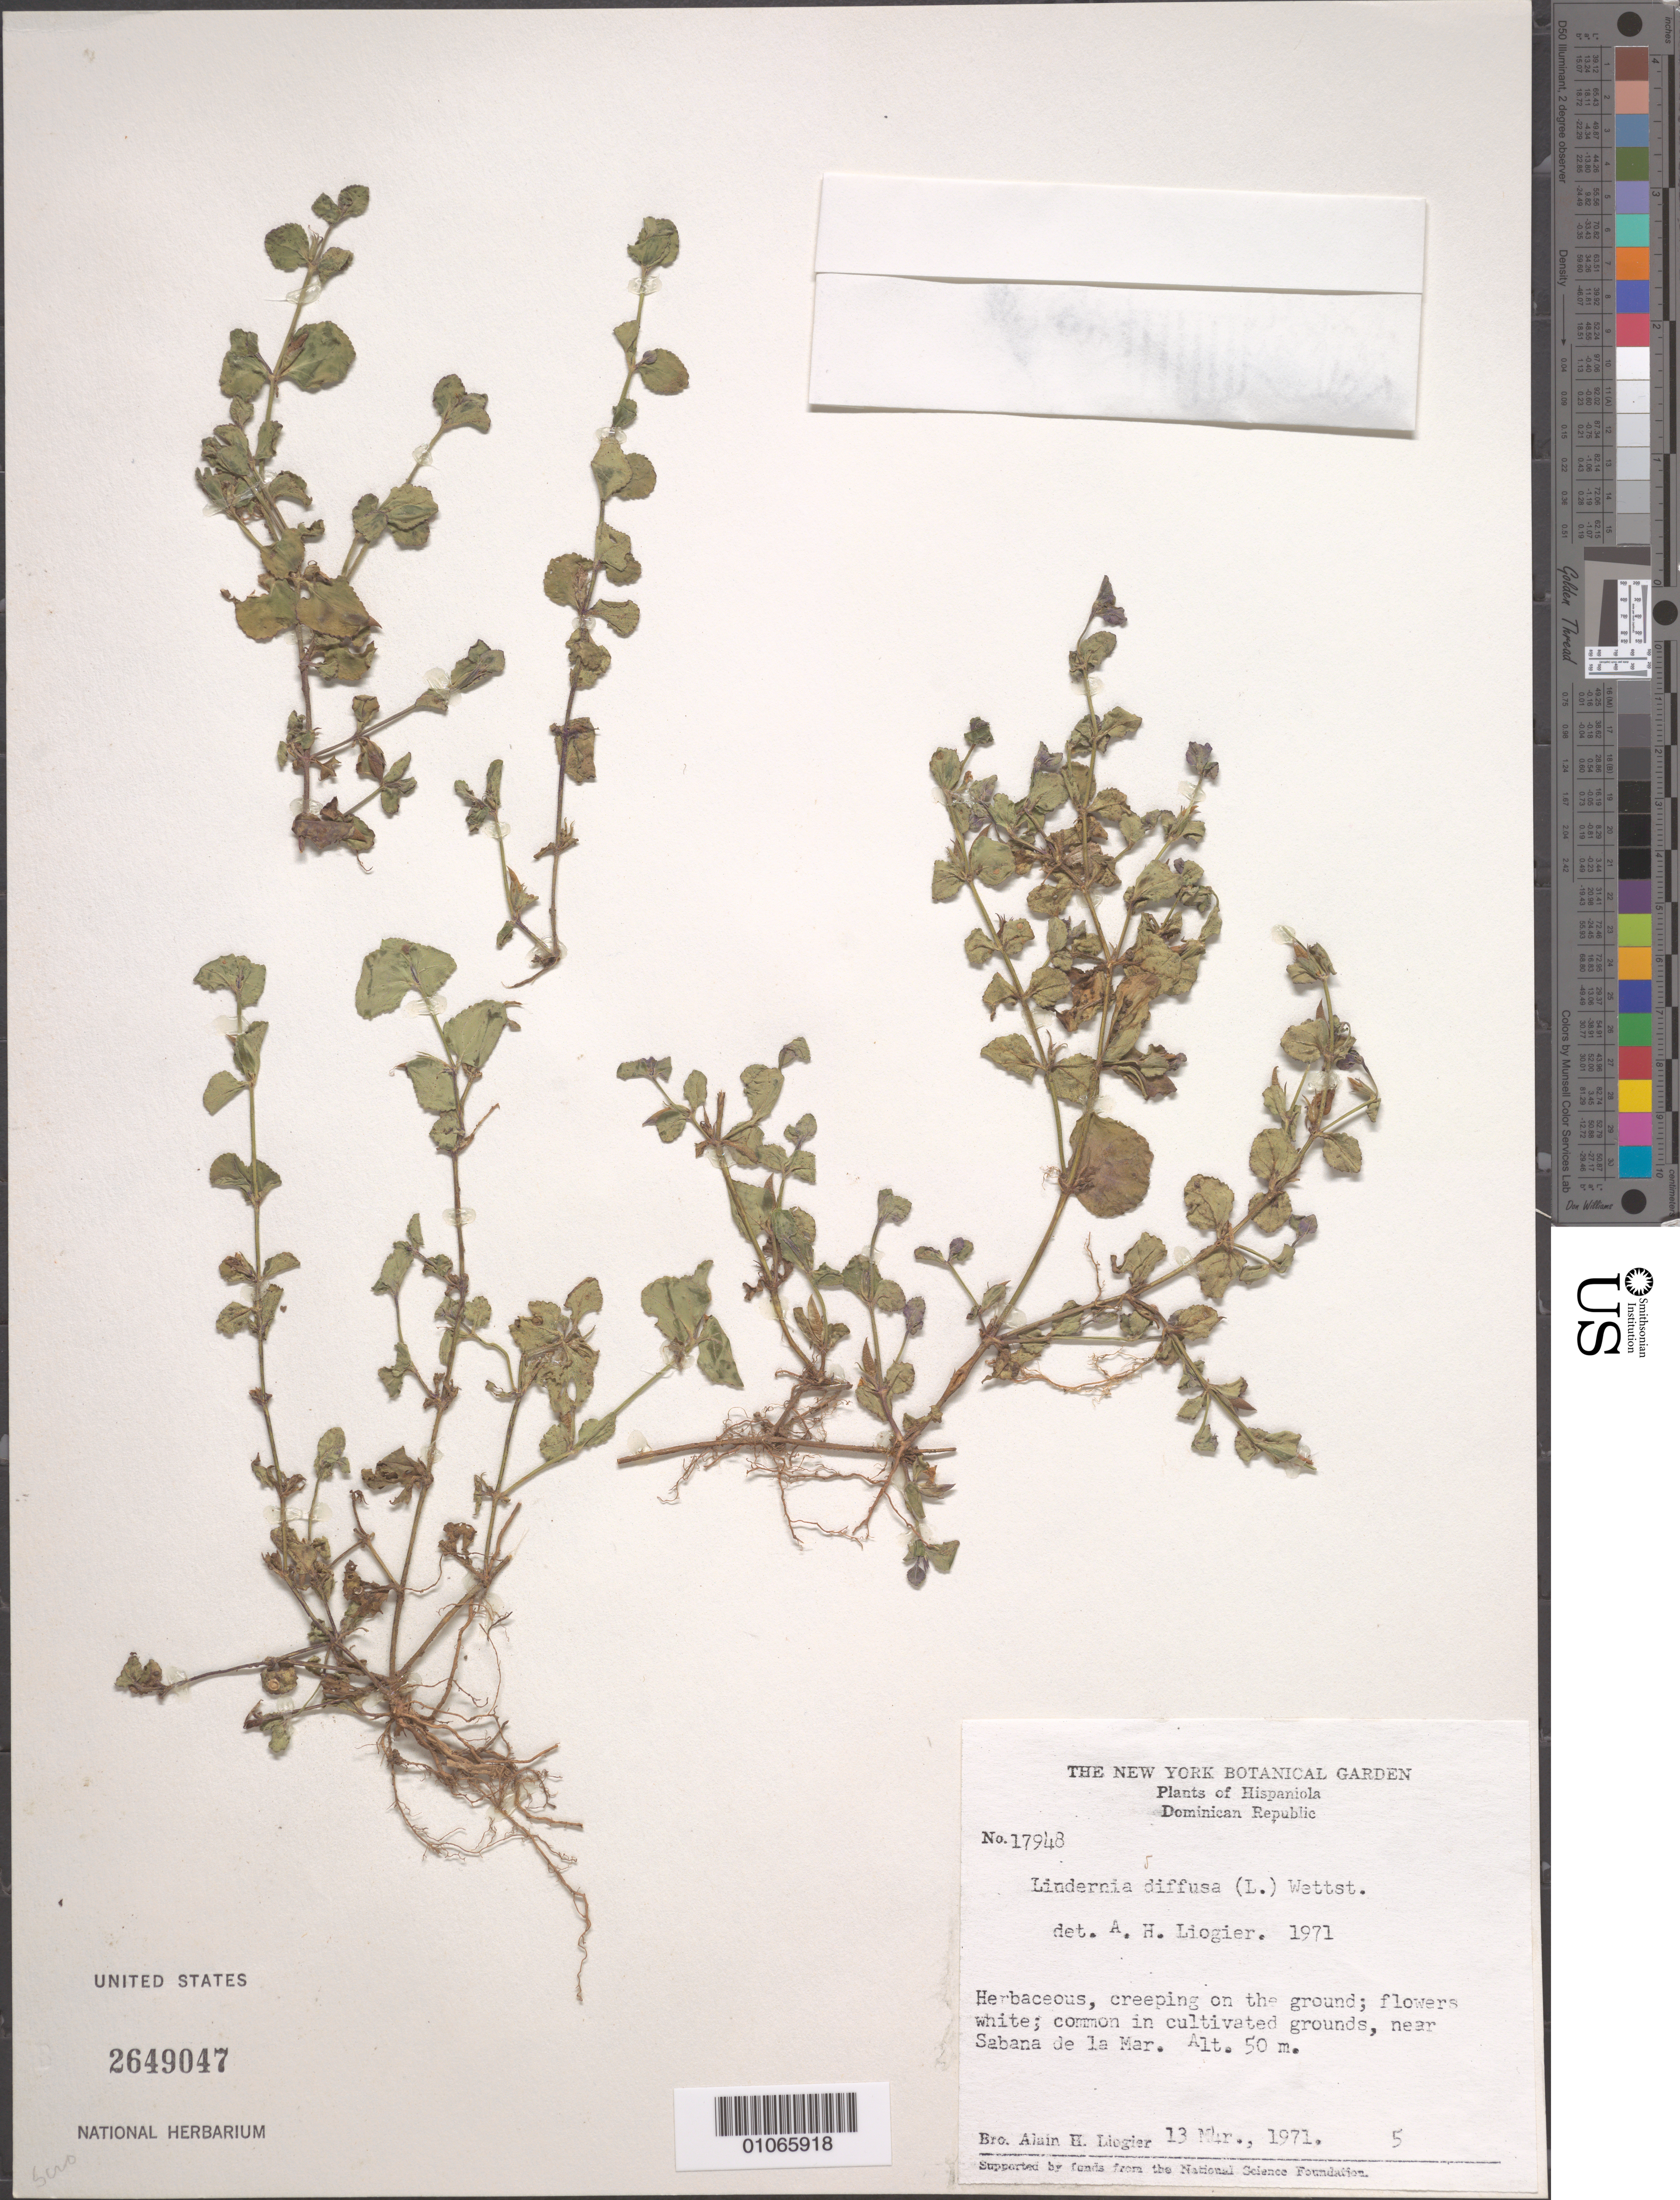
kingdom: Plantae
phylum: Tracheophyta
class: Magnoliopsida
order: Lamiales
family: Linderniaceae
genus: Lindernia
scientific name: Lindernia diffusa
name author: (L.) Wettst.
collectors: A. H. Liogier & A. H. Liogier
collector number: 17948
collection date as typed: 13 Mar 1971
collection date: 1971-03-13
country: Dominican Republic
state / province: Hato Mayor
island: Hispaniola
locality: Common in cultivated grounds near Sabana de la Mar.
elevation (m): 50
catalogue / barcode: US 2649047